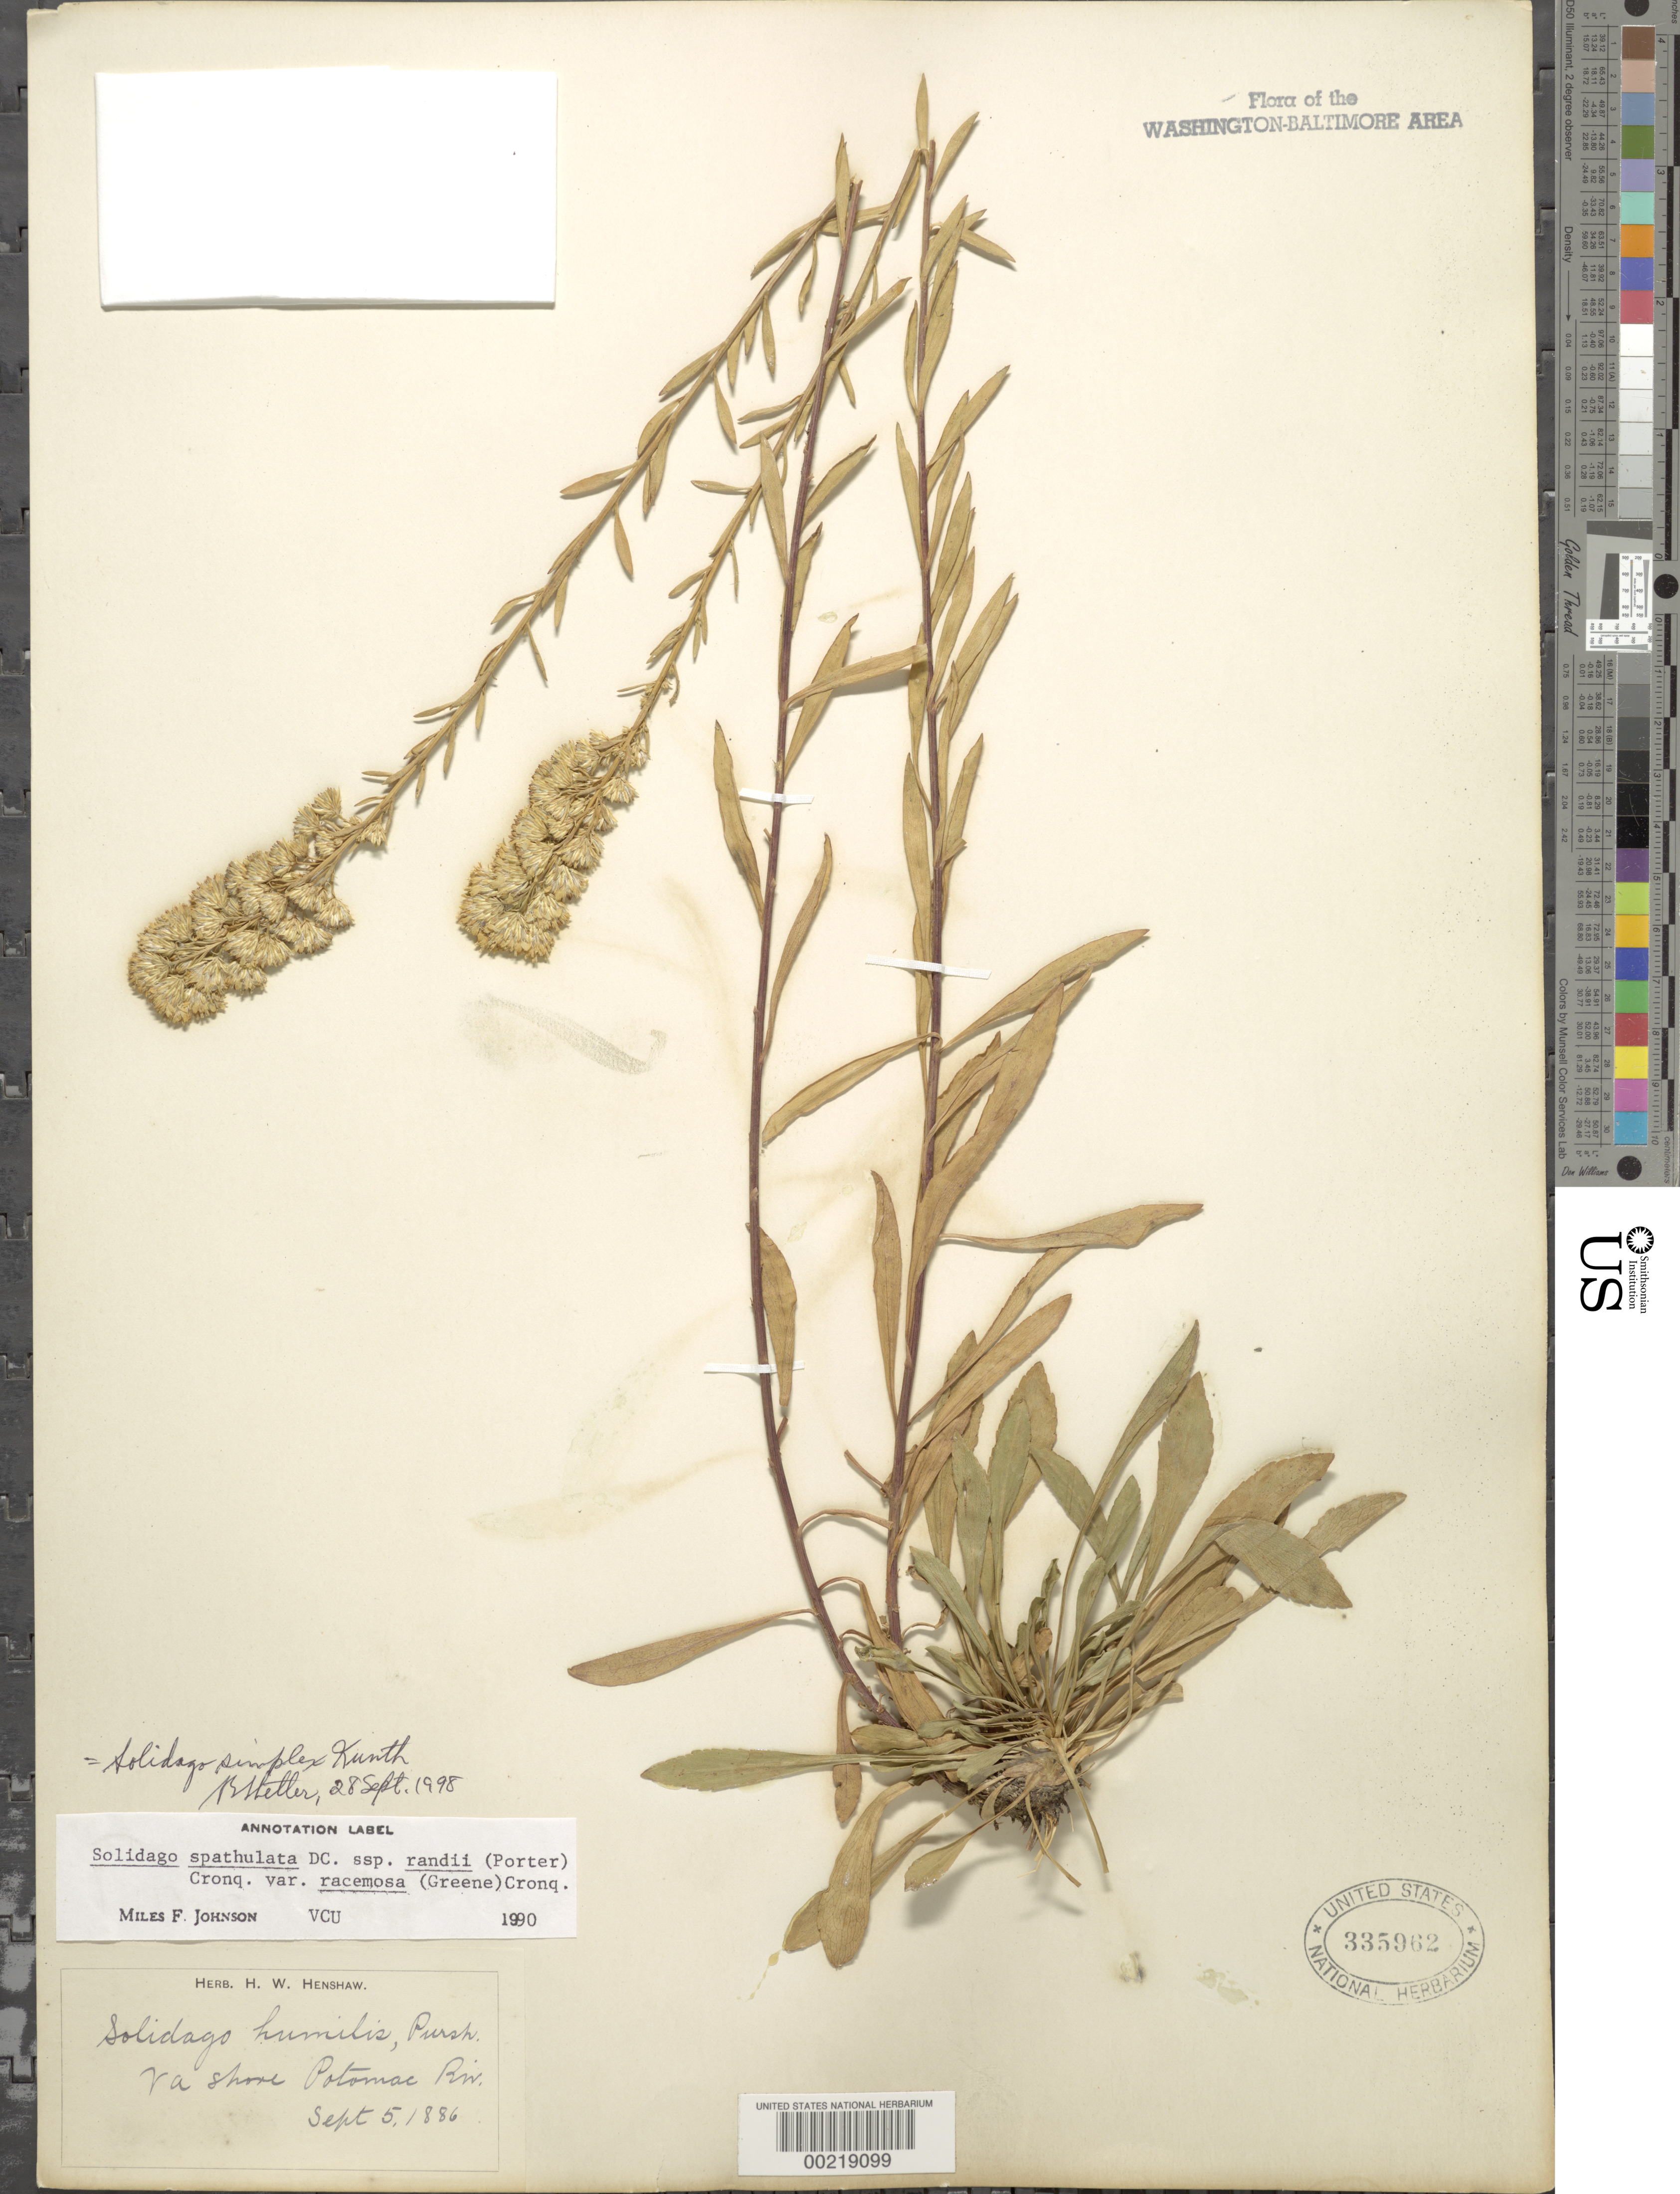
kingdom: Plantae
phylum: Tracheophyta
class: Magnoliopsida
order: Asterales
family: Asteraceae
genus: Solidago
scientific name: Solidago simplex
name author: Kunth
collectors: H. Henshaw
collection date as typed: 05 Sep 1886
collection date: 1886-09-05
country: United States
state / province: Virginia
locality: Potomac shore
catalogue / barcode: US 335962